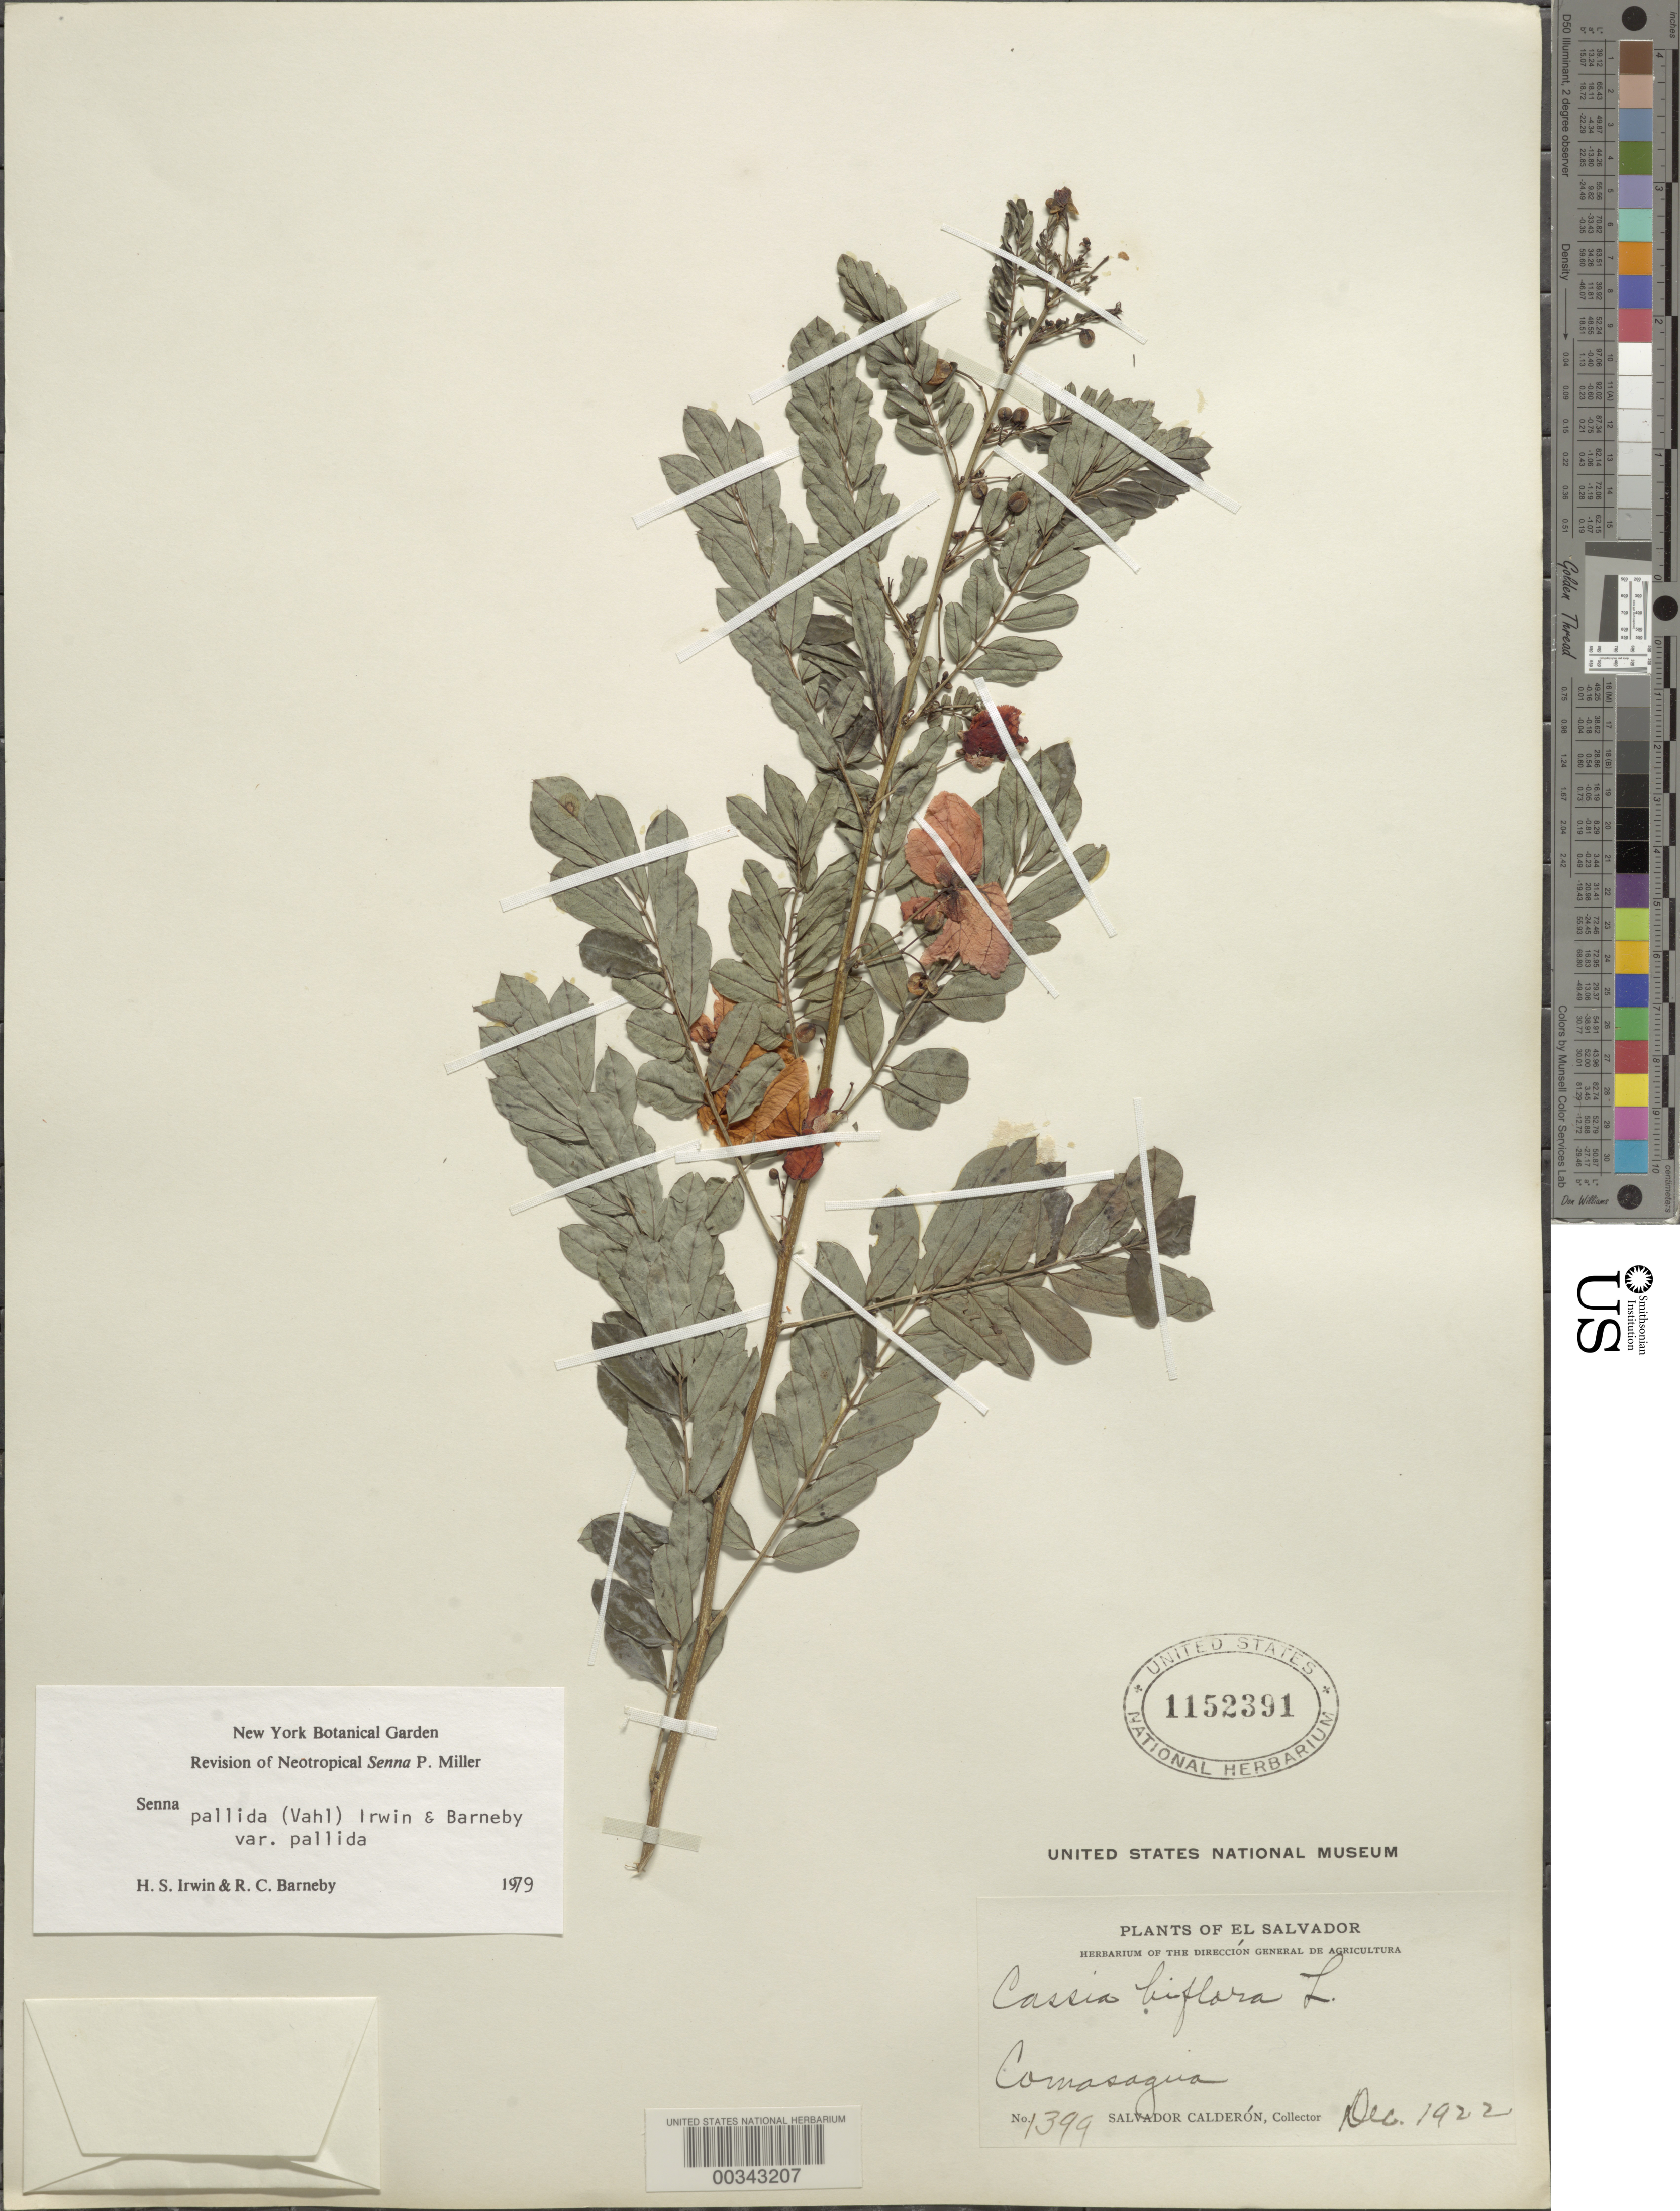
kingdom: Plantae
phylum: Tracheophyta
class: Magnoliopsida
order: Fabales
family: Fabaceae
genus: Senna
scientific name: Senna pallida var. pallida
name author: (Vahl) H.S. Irwin & Barneby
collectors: S. Calderón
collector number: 1399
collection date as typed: Dec 1922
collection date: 1922-12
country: El Salvador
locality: Comasagua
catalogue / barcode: US 1152391